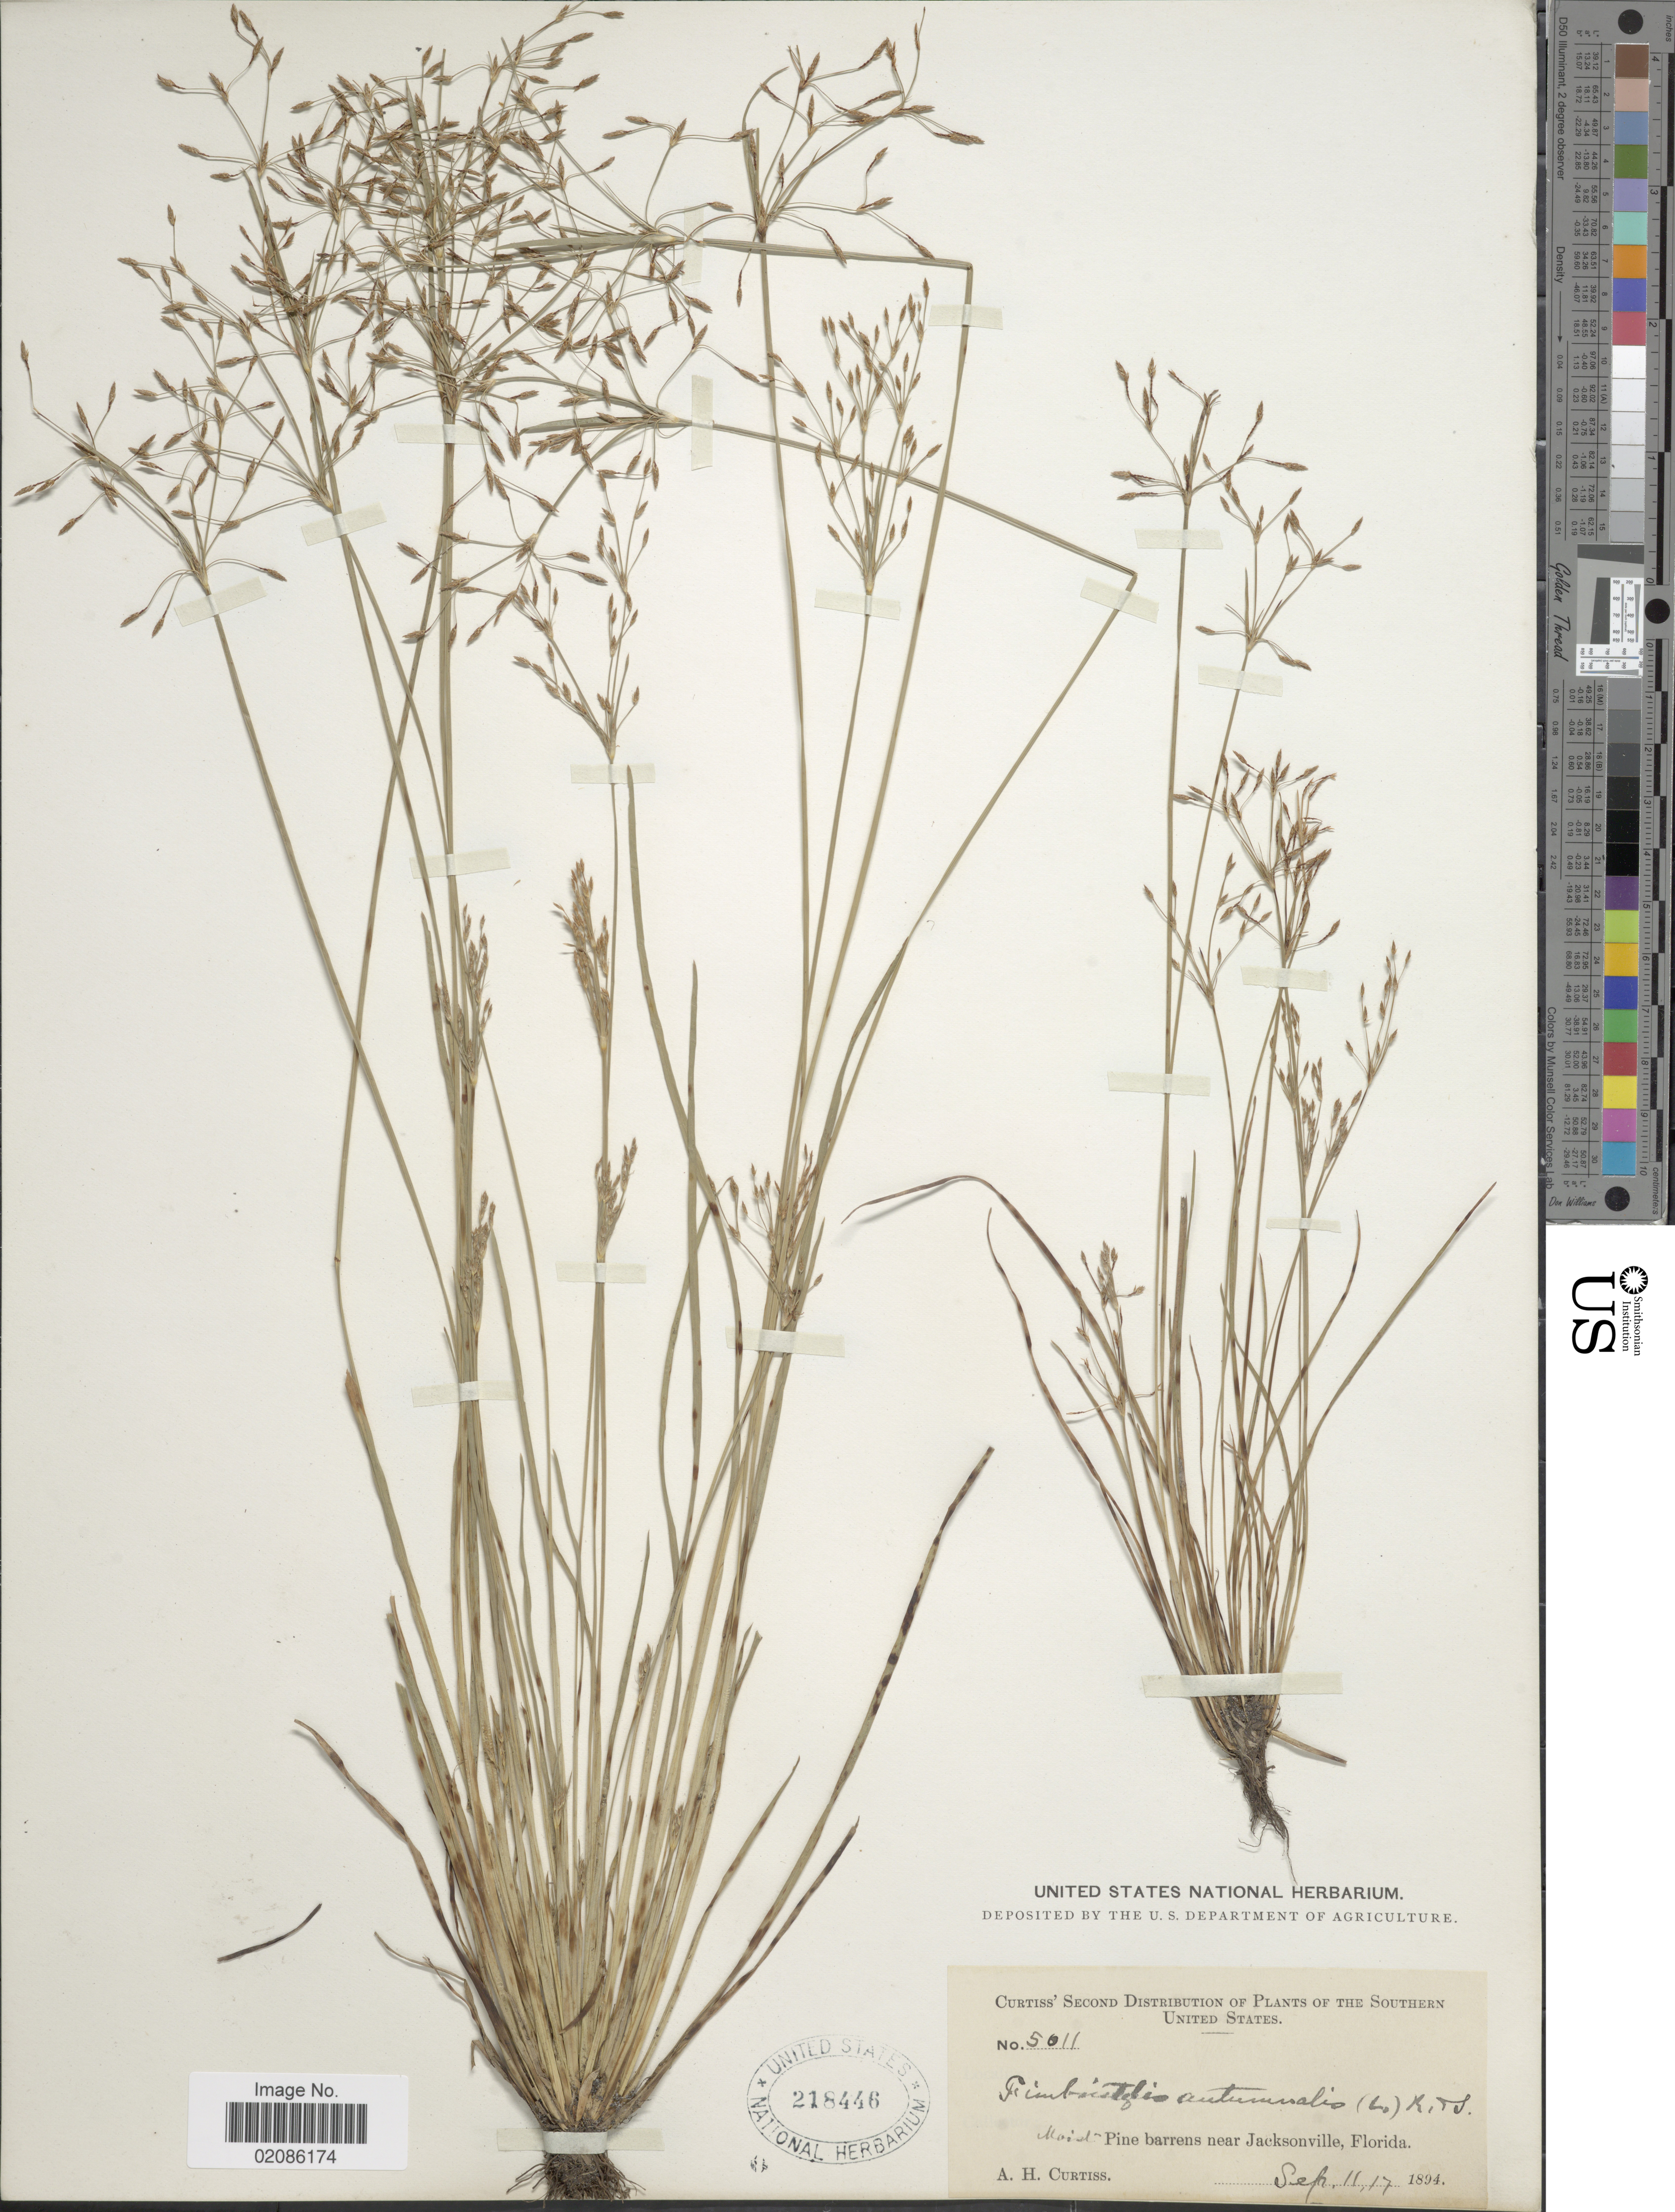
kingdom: Plantae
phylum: Tracheophyta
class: Liliopsida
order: Poales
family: Cyperaceae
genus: Fimbristylis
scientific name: Fimbristylis autumnalis (L.) Roem. & Schult.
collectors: A. H. Curtiss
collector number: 5011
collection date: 1894-09-11/1894-09-17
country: United States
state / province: Florida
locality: Moist Pine barrens near Jacksonville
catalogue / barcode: US 218446